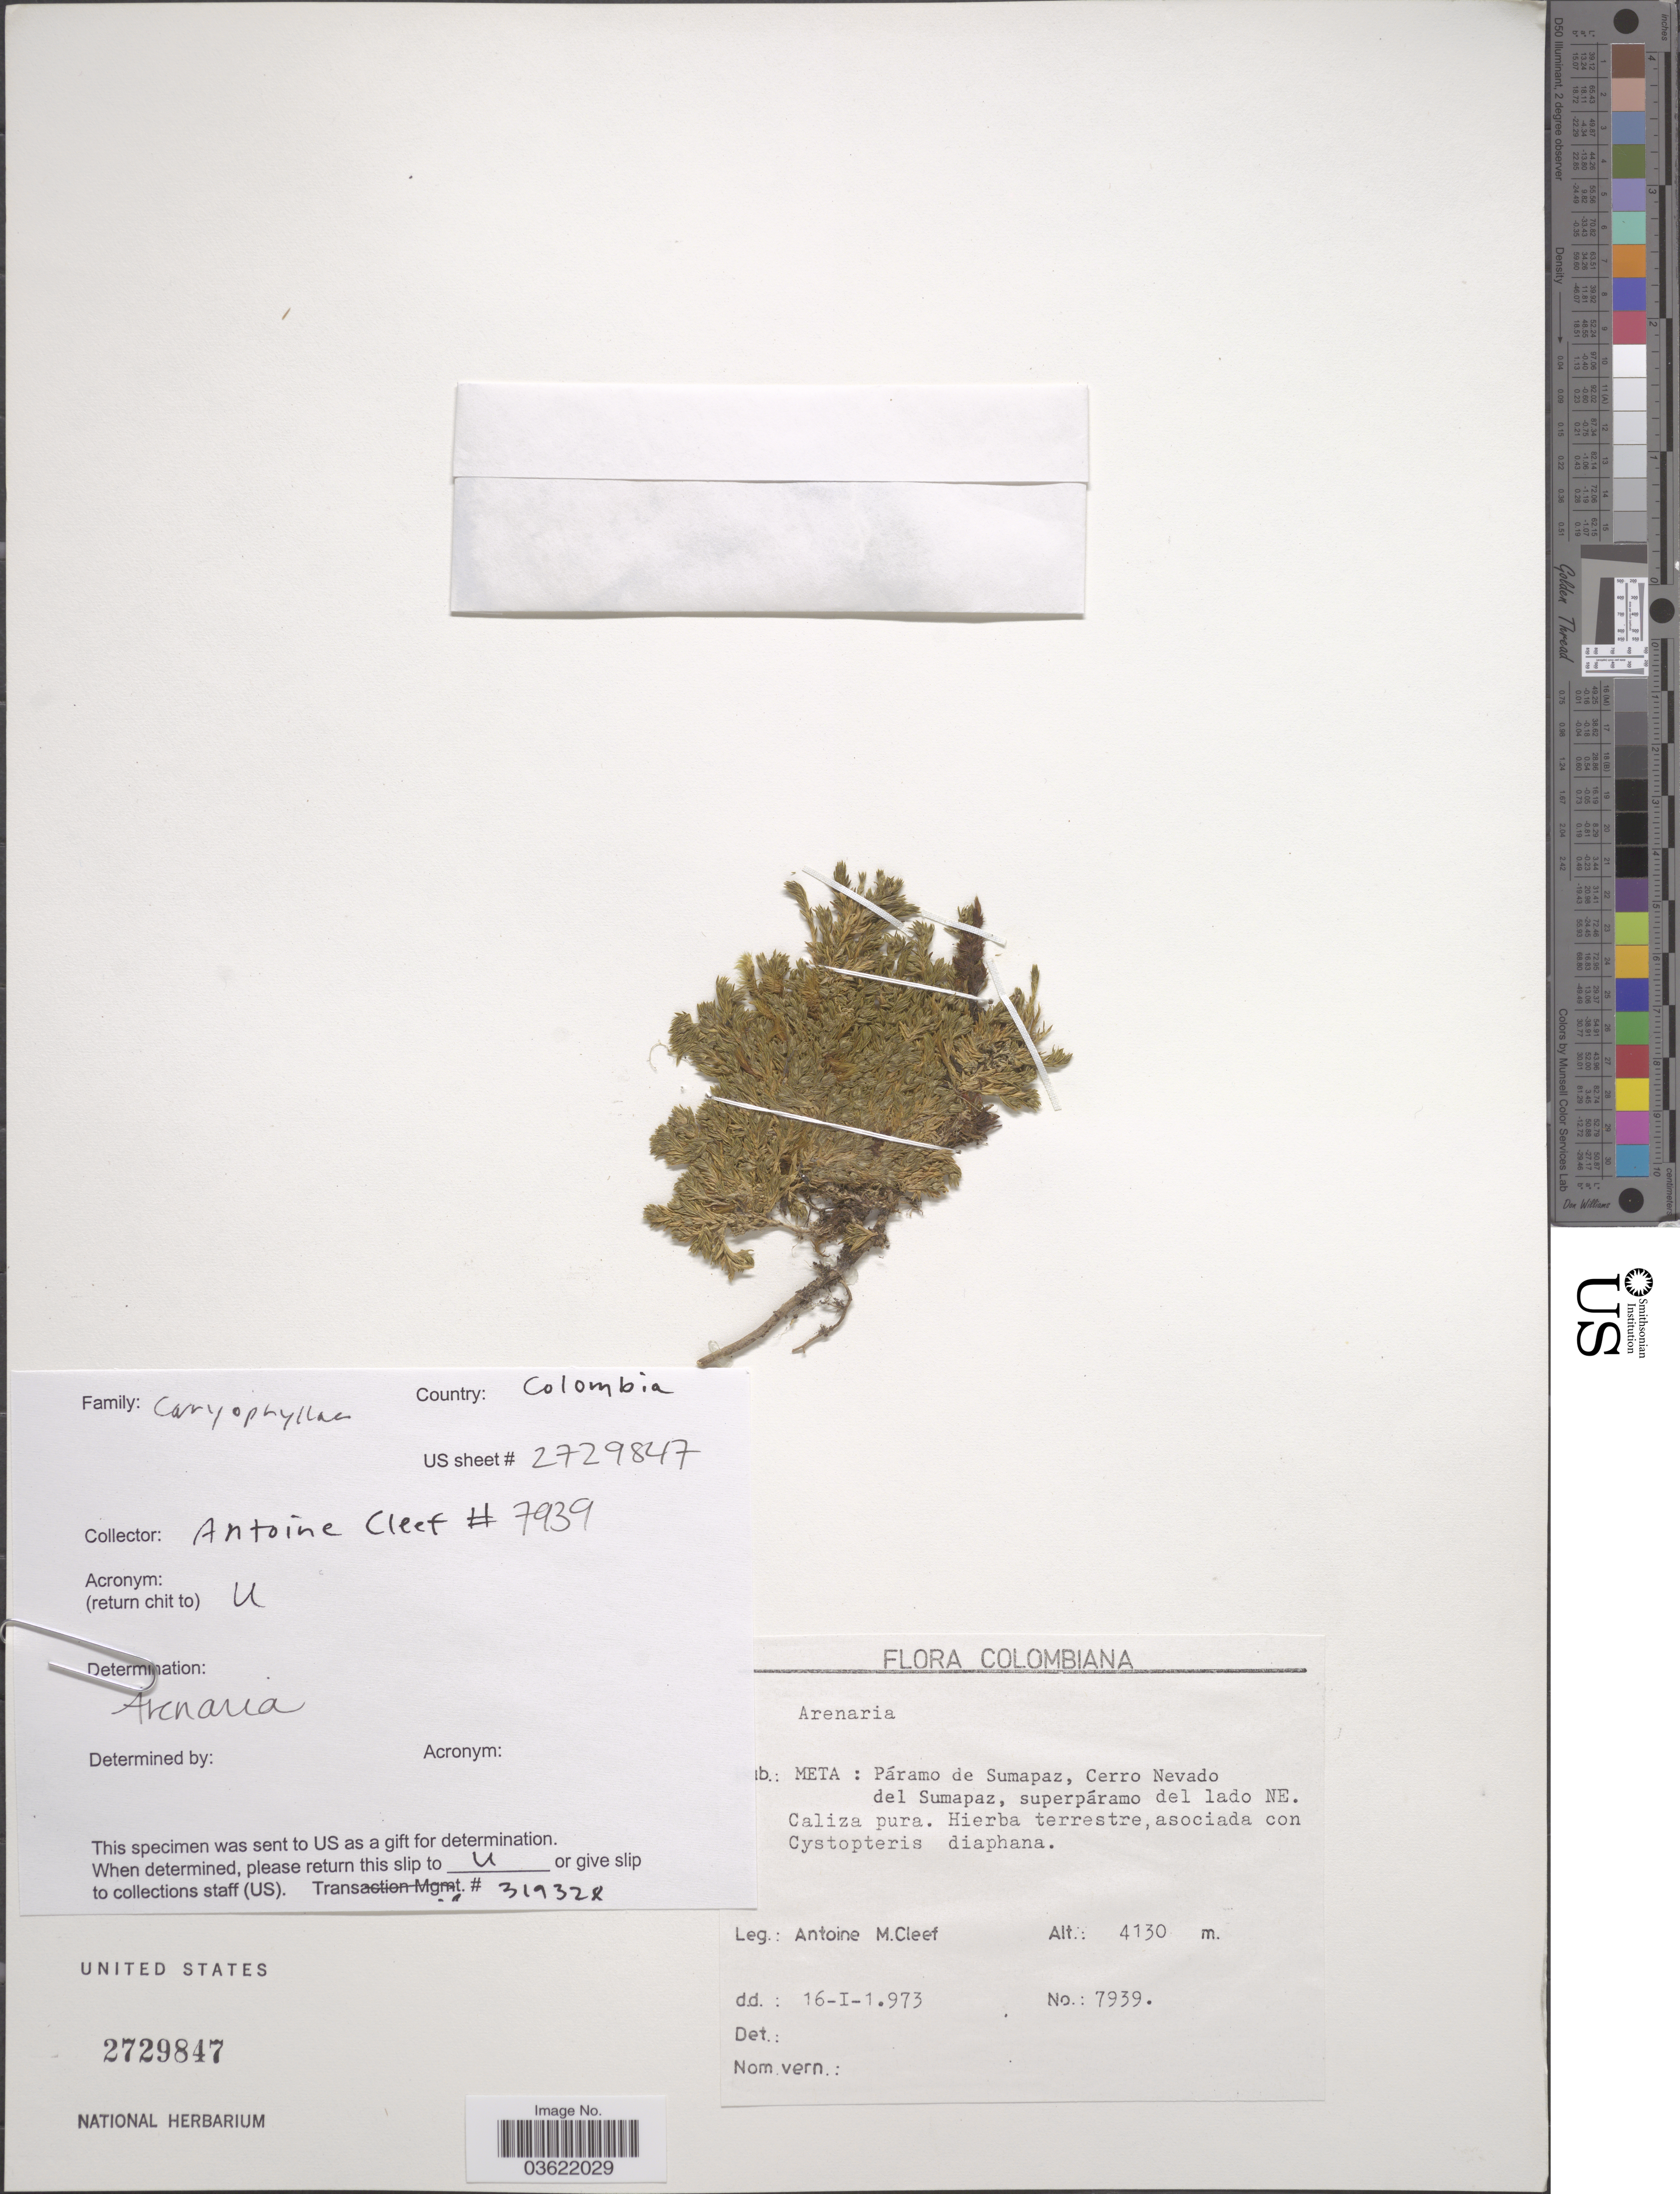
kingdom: Plantae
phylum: Tracheophyta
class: Magnoliopsida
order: Caryophyllales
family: Caryophyllaceae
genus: Arenaria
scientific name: Arenaria sp.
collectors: A. M. Cleef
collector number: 7939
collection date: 1973-01-16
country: Colombia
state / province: Meta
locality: Páramo de Sumapaz, Cerro Nevado del Sumapaz superpáramo del lado NE.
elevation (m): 4130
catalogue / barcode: US 2729847